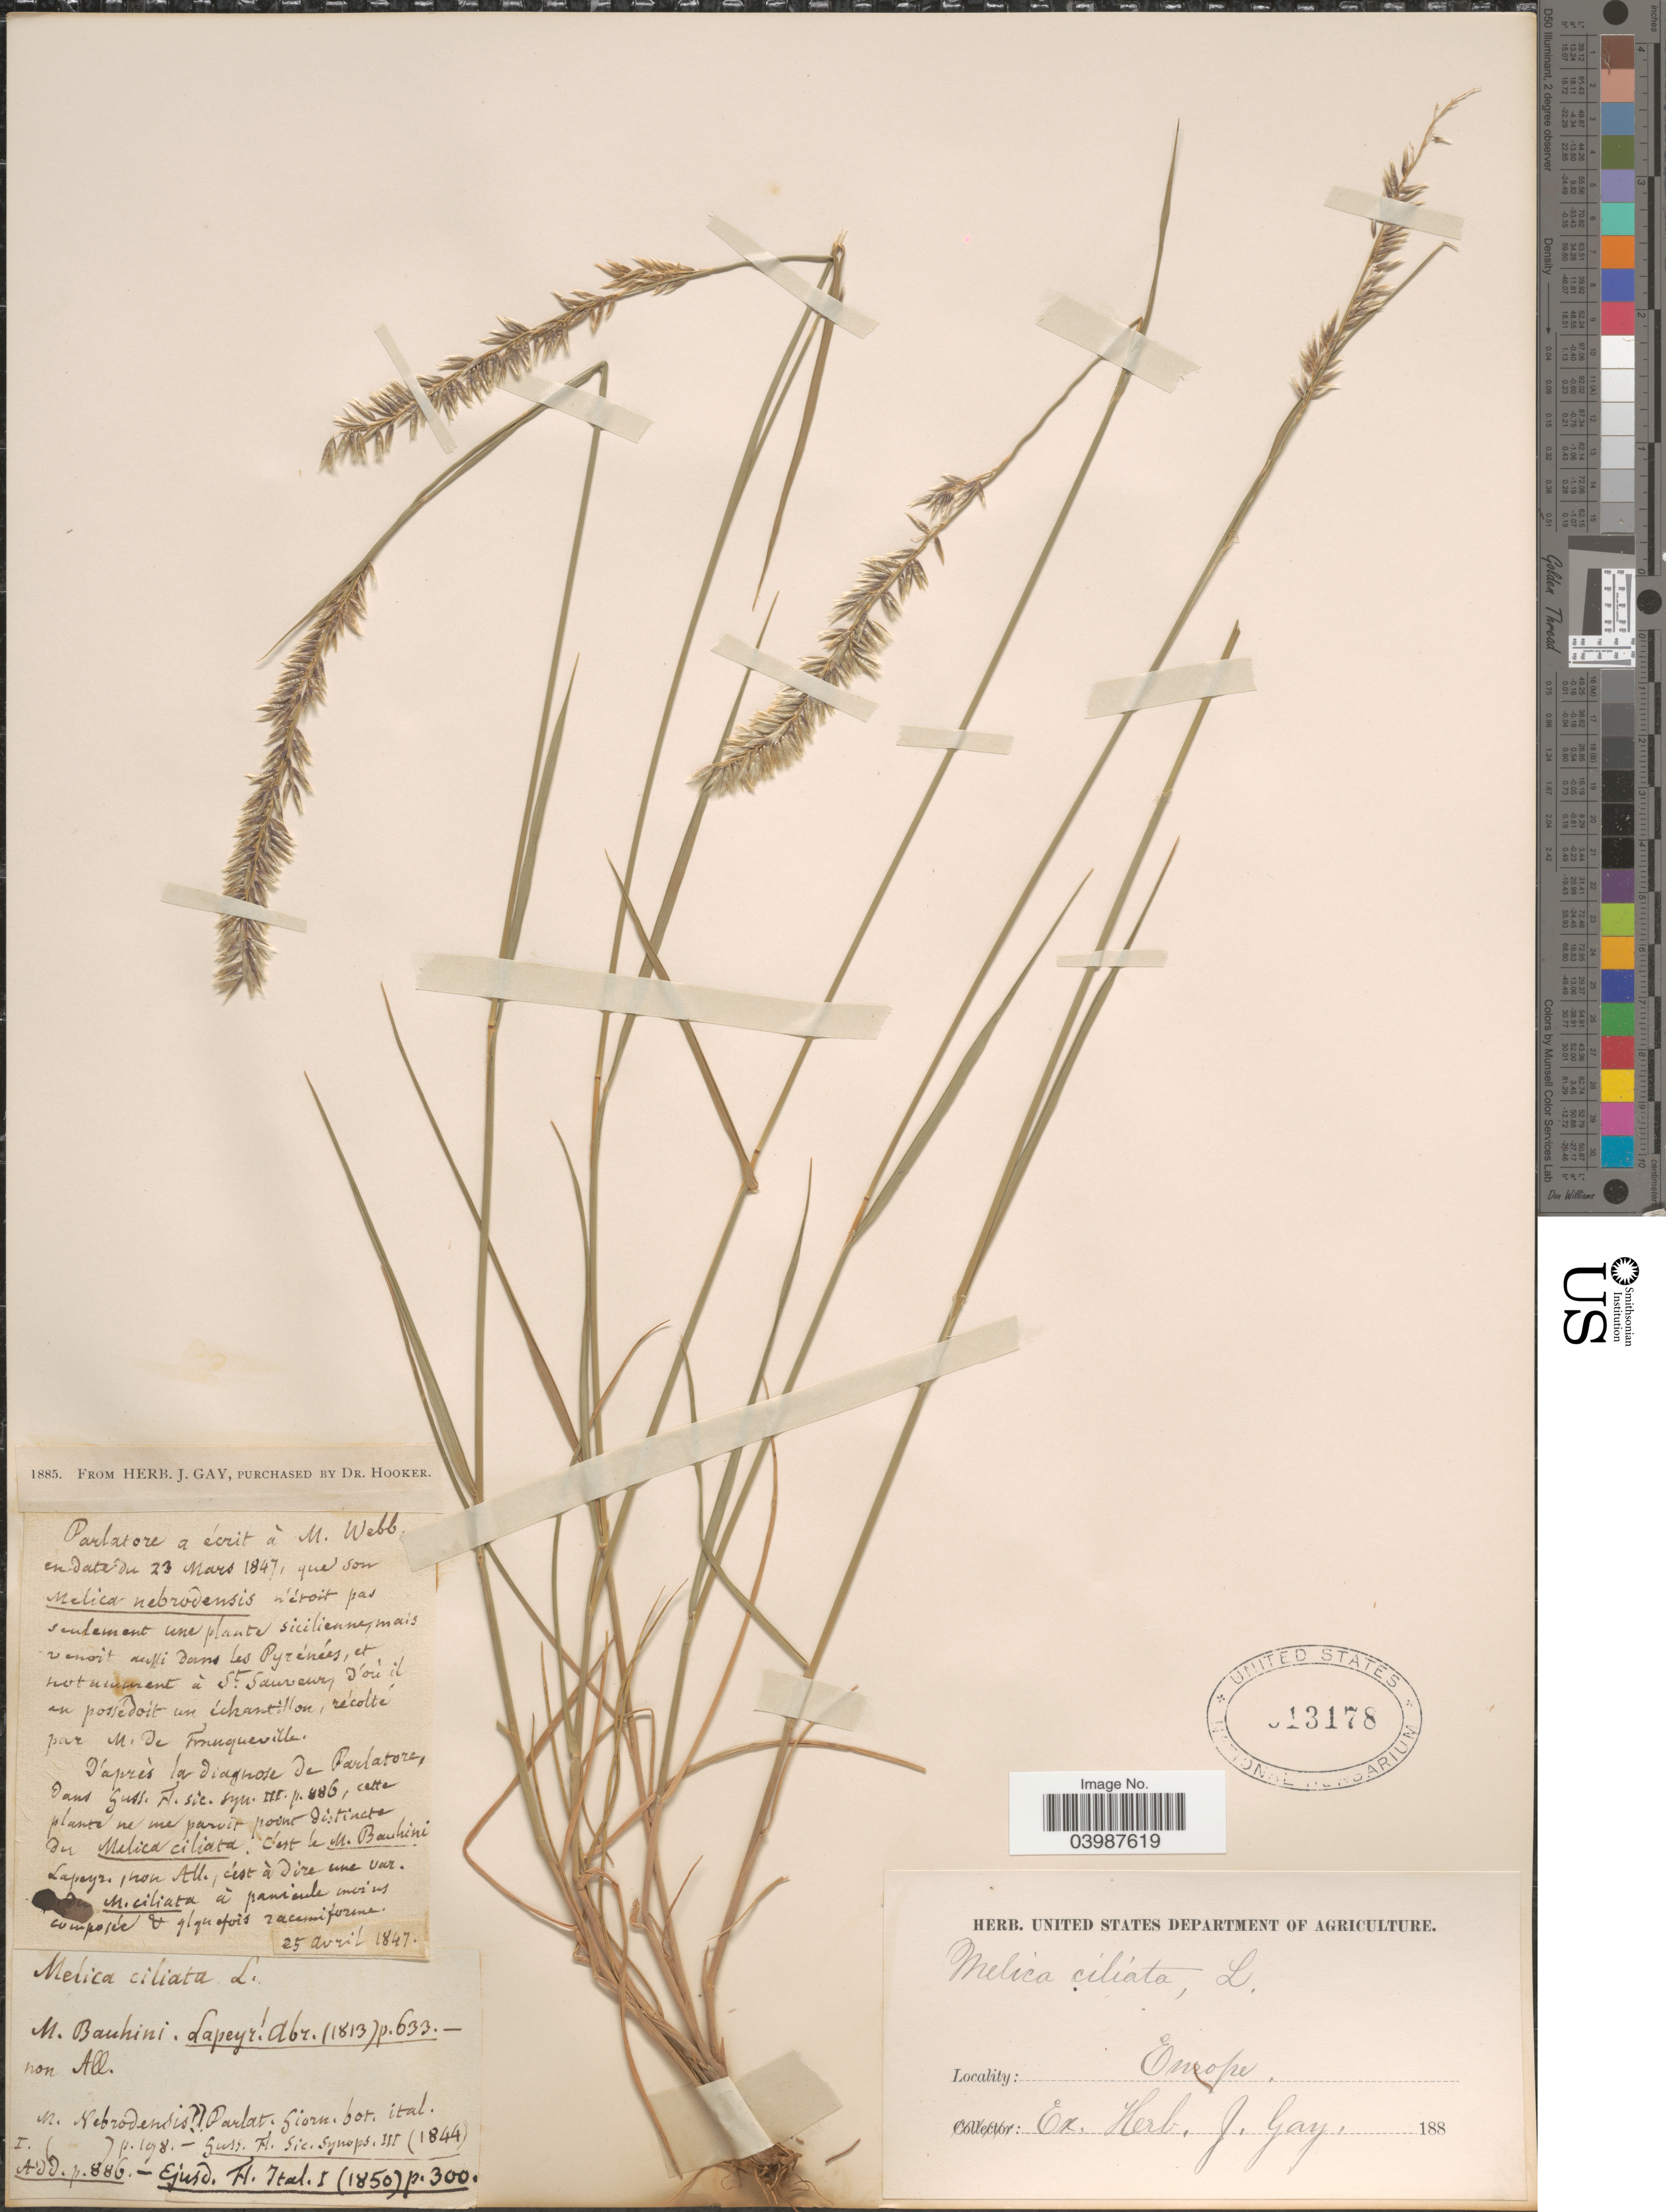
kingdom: Plantae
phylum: Tracheophyta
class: Liliopsida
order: Poales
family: Poaceae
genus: Melica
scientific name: Melica ciliata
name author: L.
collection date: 1847-03-23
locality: [illegible text] Europe.